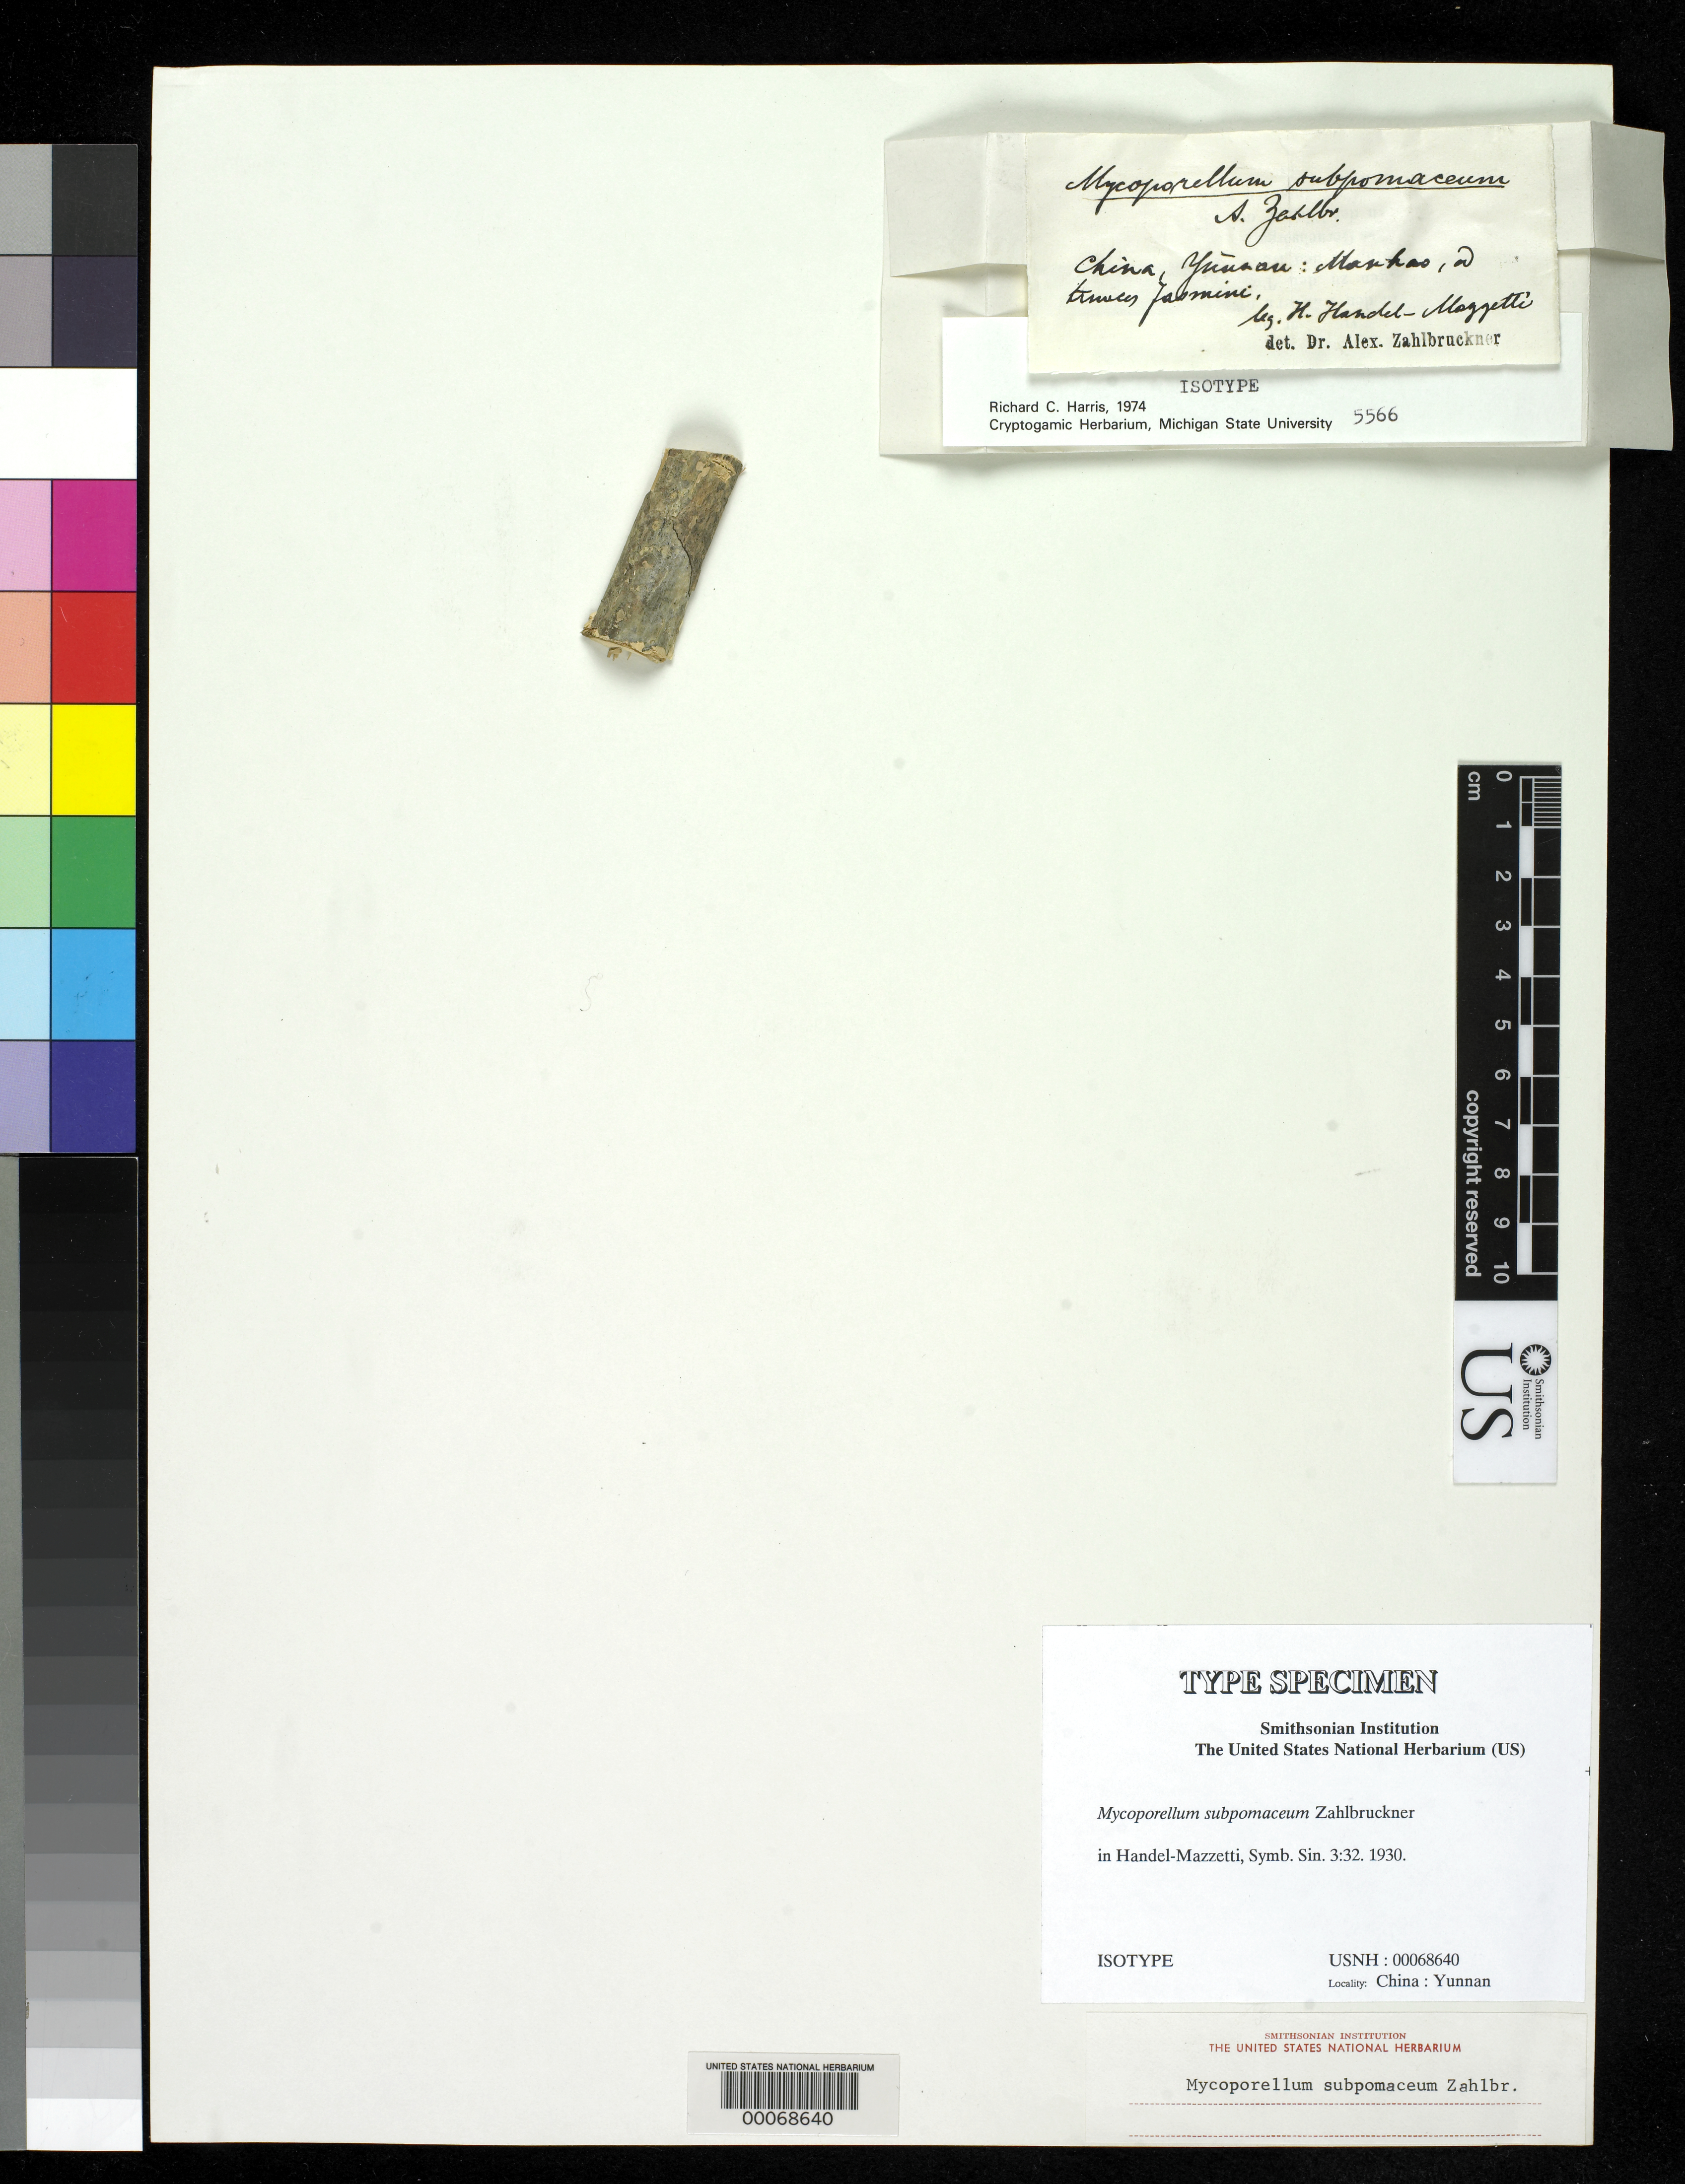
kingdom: Fungi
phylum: Ascomycota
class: Dothideomycetes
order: Pleosporales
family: Mycoporaceae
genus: Mycoporellum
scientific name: Mycoporellum subpomaceum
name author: Zahlbr. in Hand.-Mazz.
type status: Isotype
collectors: H. Handel-Mazzetti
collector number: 5830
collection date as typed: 01 Mar 1915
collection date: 1915-03-01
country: China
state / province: Yunnan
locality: Manhao.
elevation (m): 200